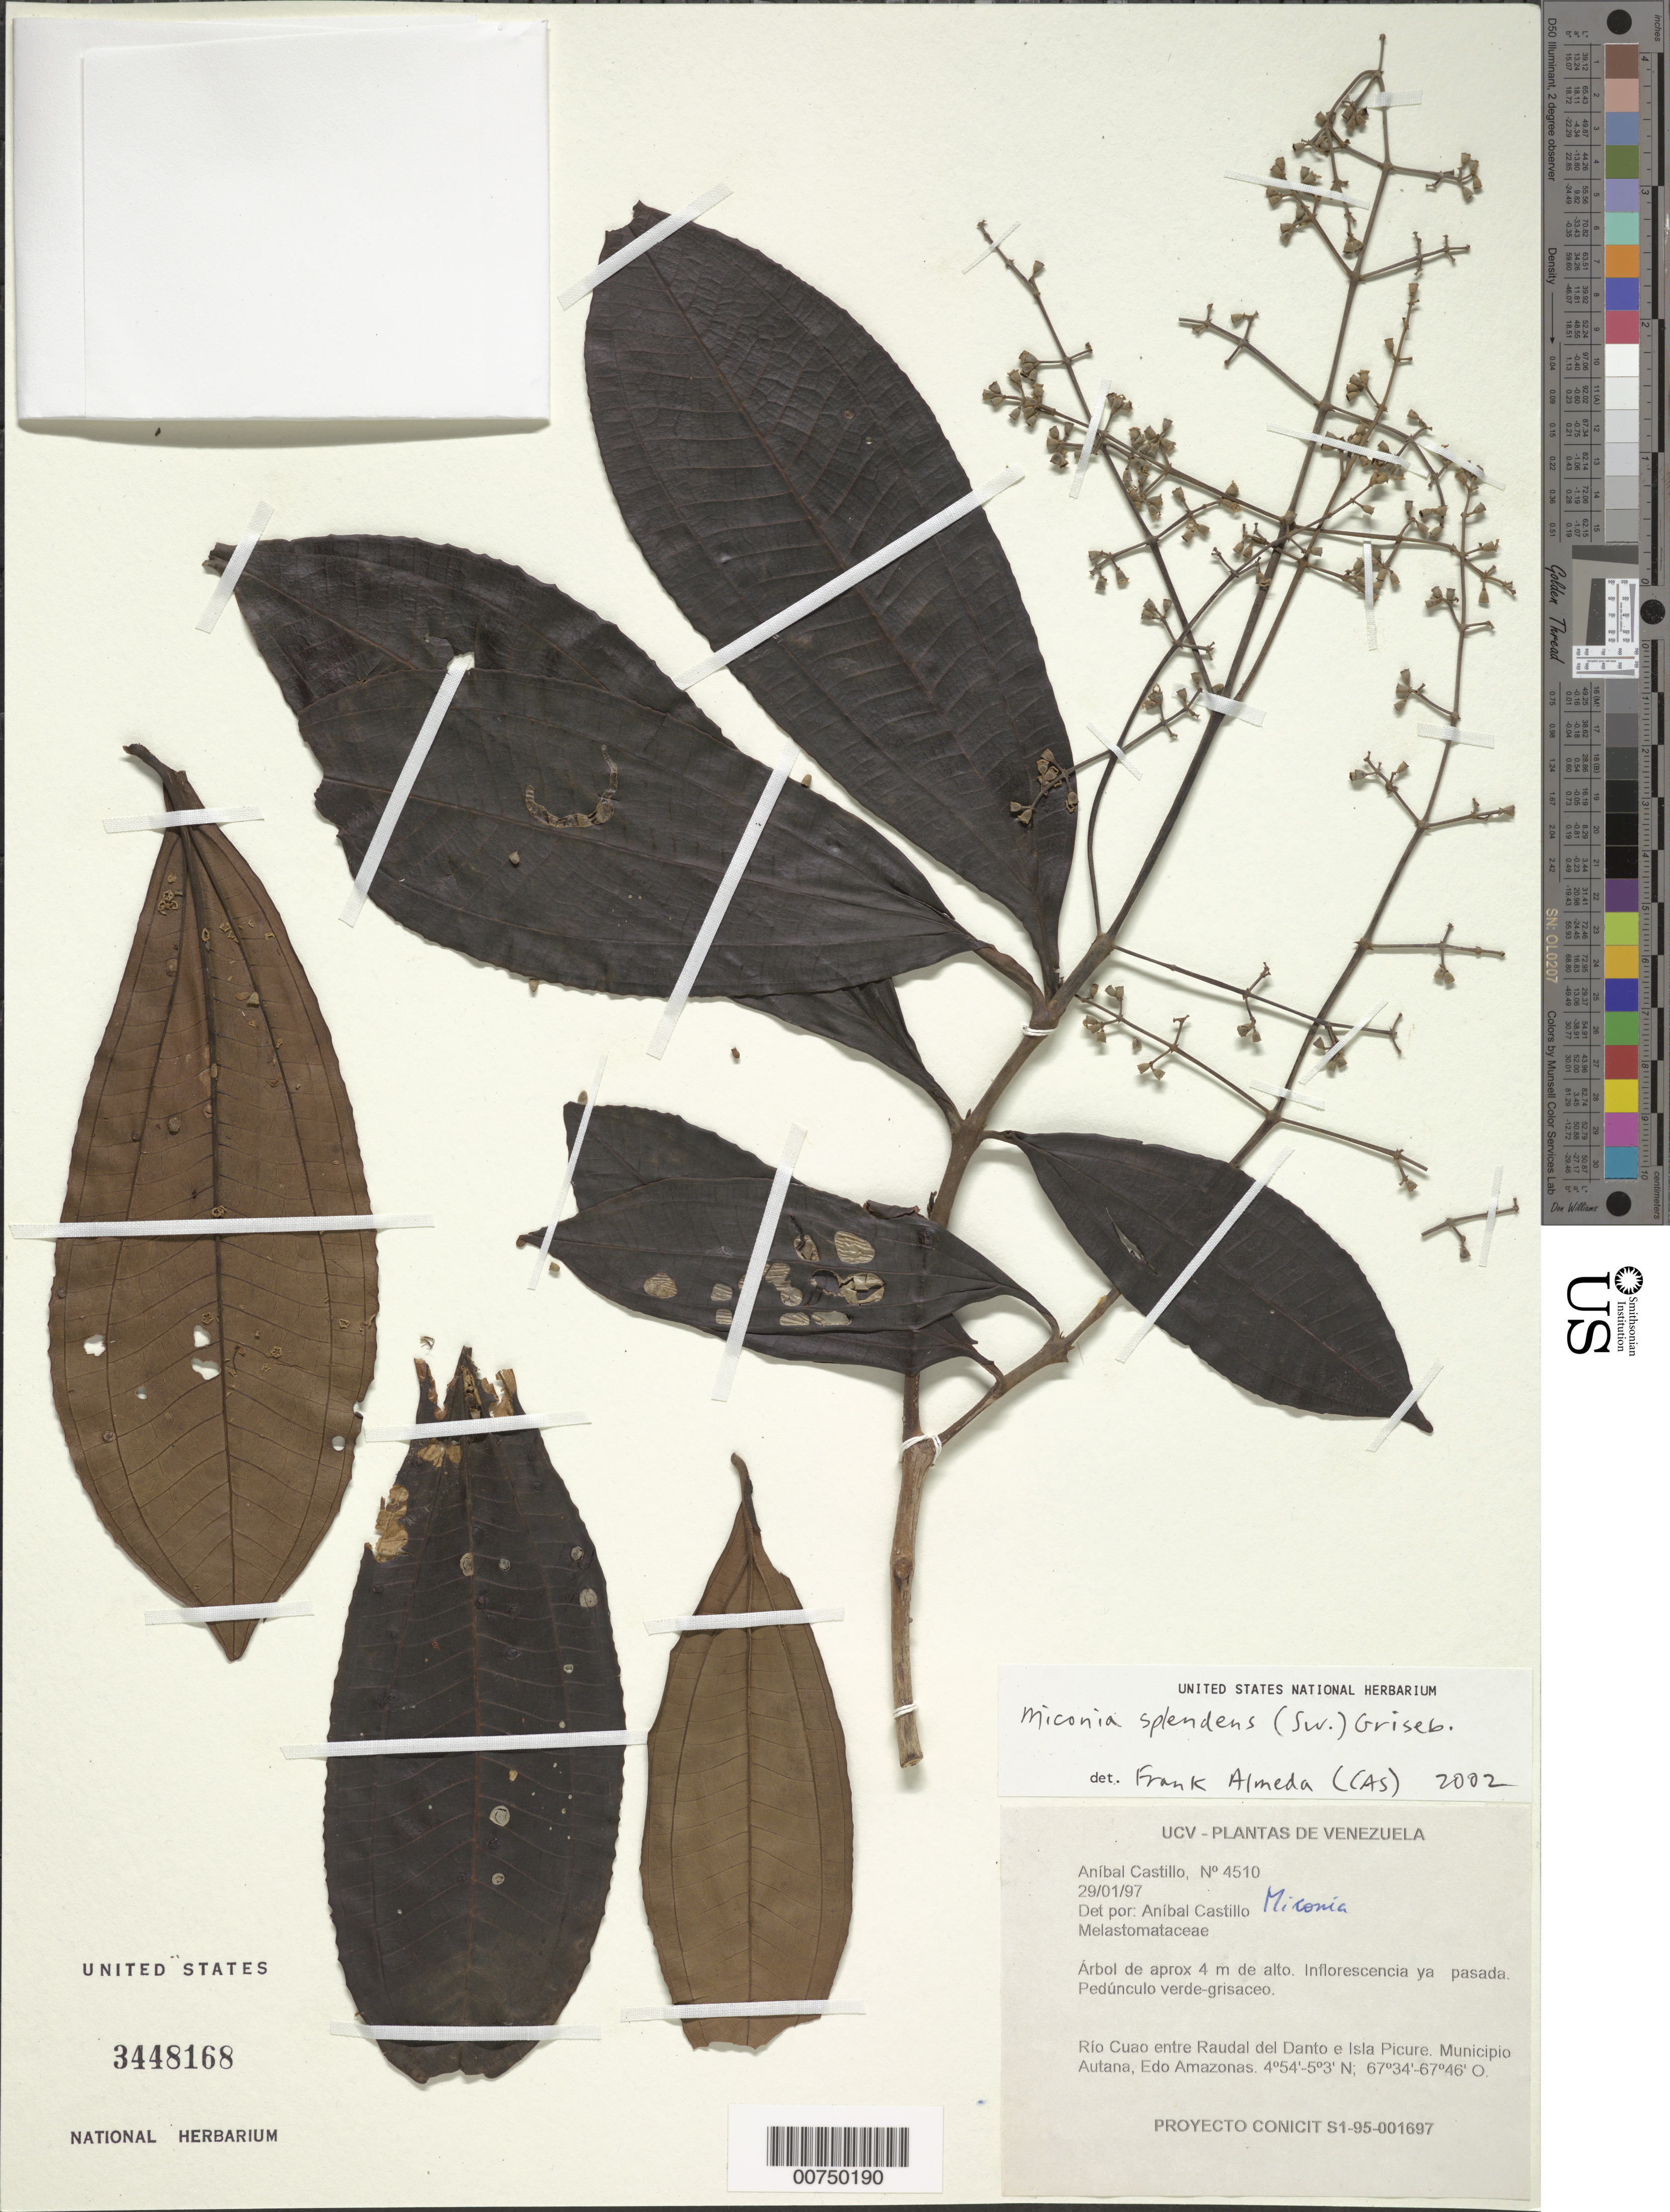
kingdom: Plantae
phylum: Tracheophyta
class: Magnoliopsida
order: Myrtales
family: Melastomataceae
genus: Miconia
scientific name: Miconia splendens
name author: (Sw.) Griseb.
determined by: Almeda, F.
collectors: A. Castillo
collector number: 4510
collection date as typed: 29-Jan-97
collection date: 1997-01-29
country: Venezuela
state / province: Amazonas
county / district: Autana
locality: Mun. Autana, Río Cuao, entre Raudal del Danto e Isla Picure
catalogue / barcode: US 3448168